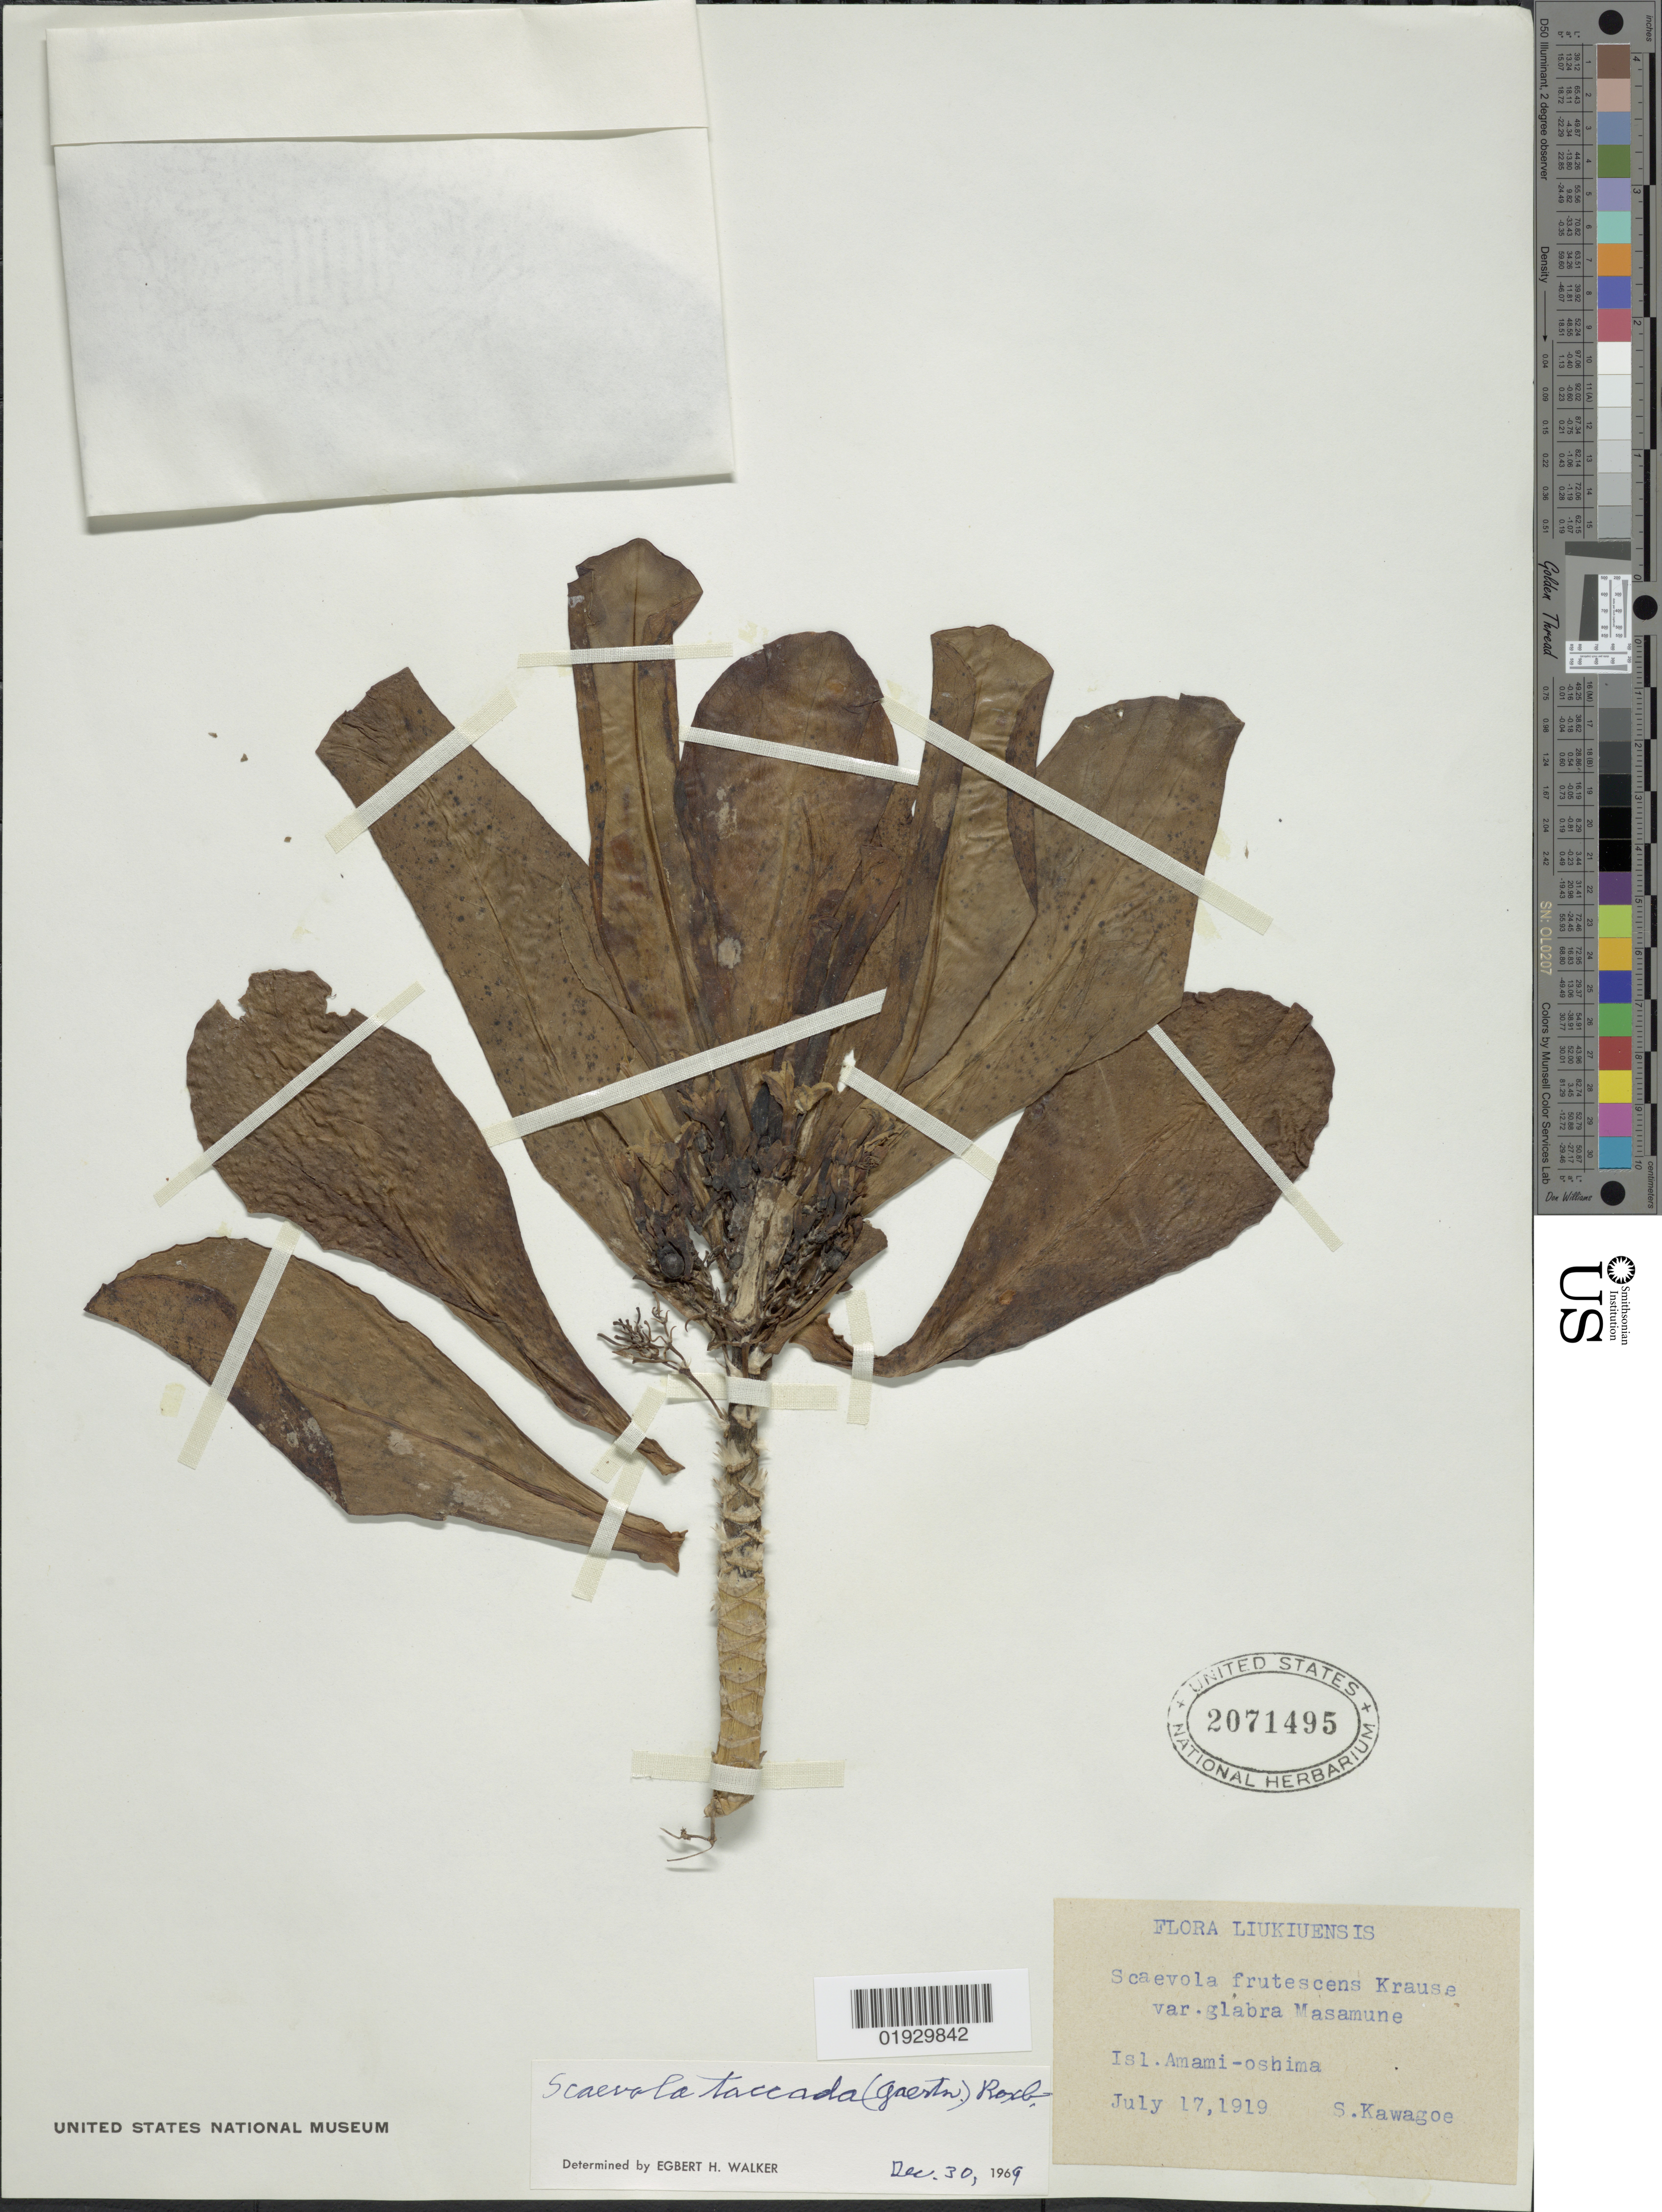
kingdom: Plantae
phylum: Tracheophyta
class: Magnoliopsida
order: Asterales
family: Goodeniaceae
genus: Scaevola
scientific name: Scaevola taccada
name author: (Gaertn.) Roxb.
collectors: S. Kawagoe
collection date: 1919-07-17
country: Japan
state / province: Okinawa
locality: Liukiuensis. Isl. Amami-oshima.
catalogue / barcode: US 2071495